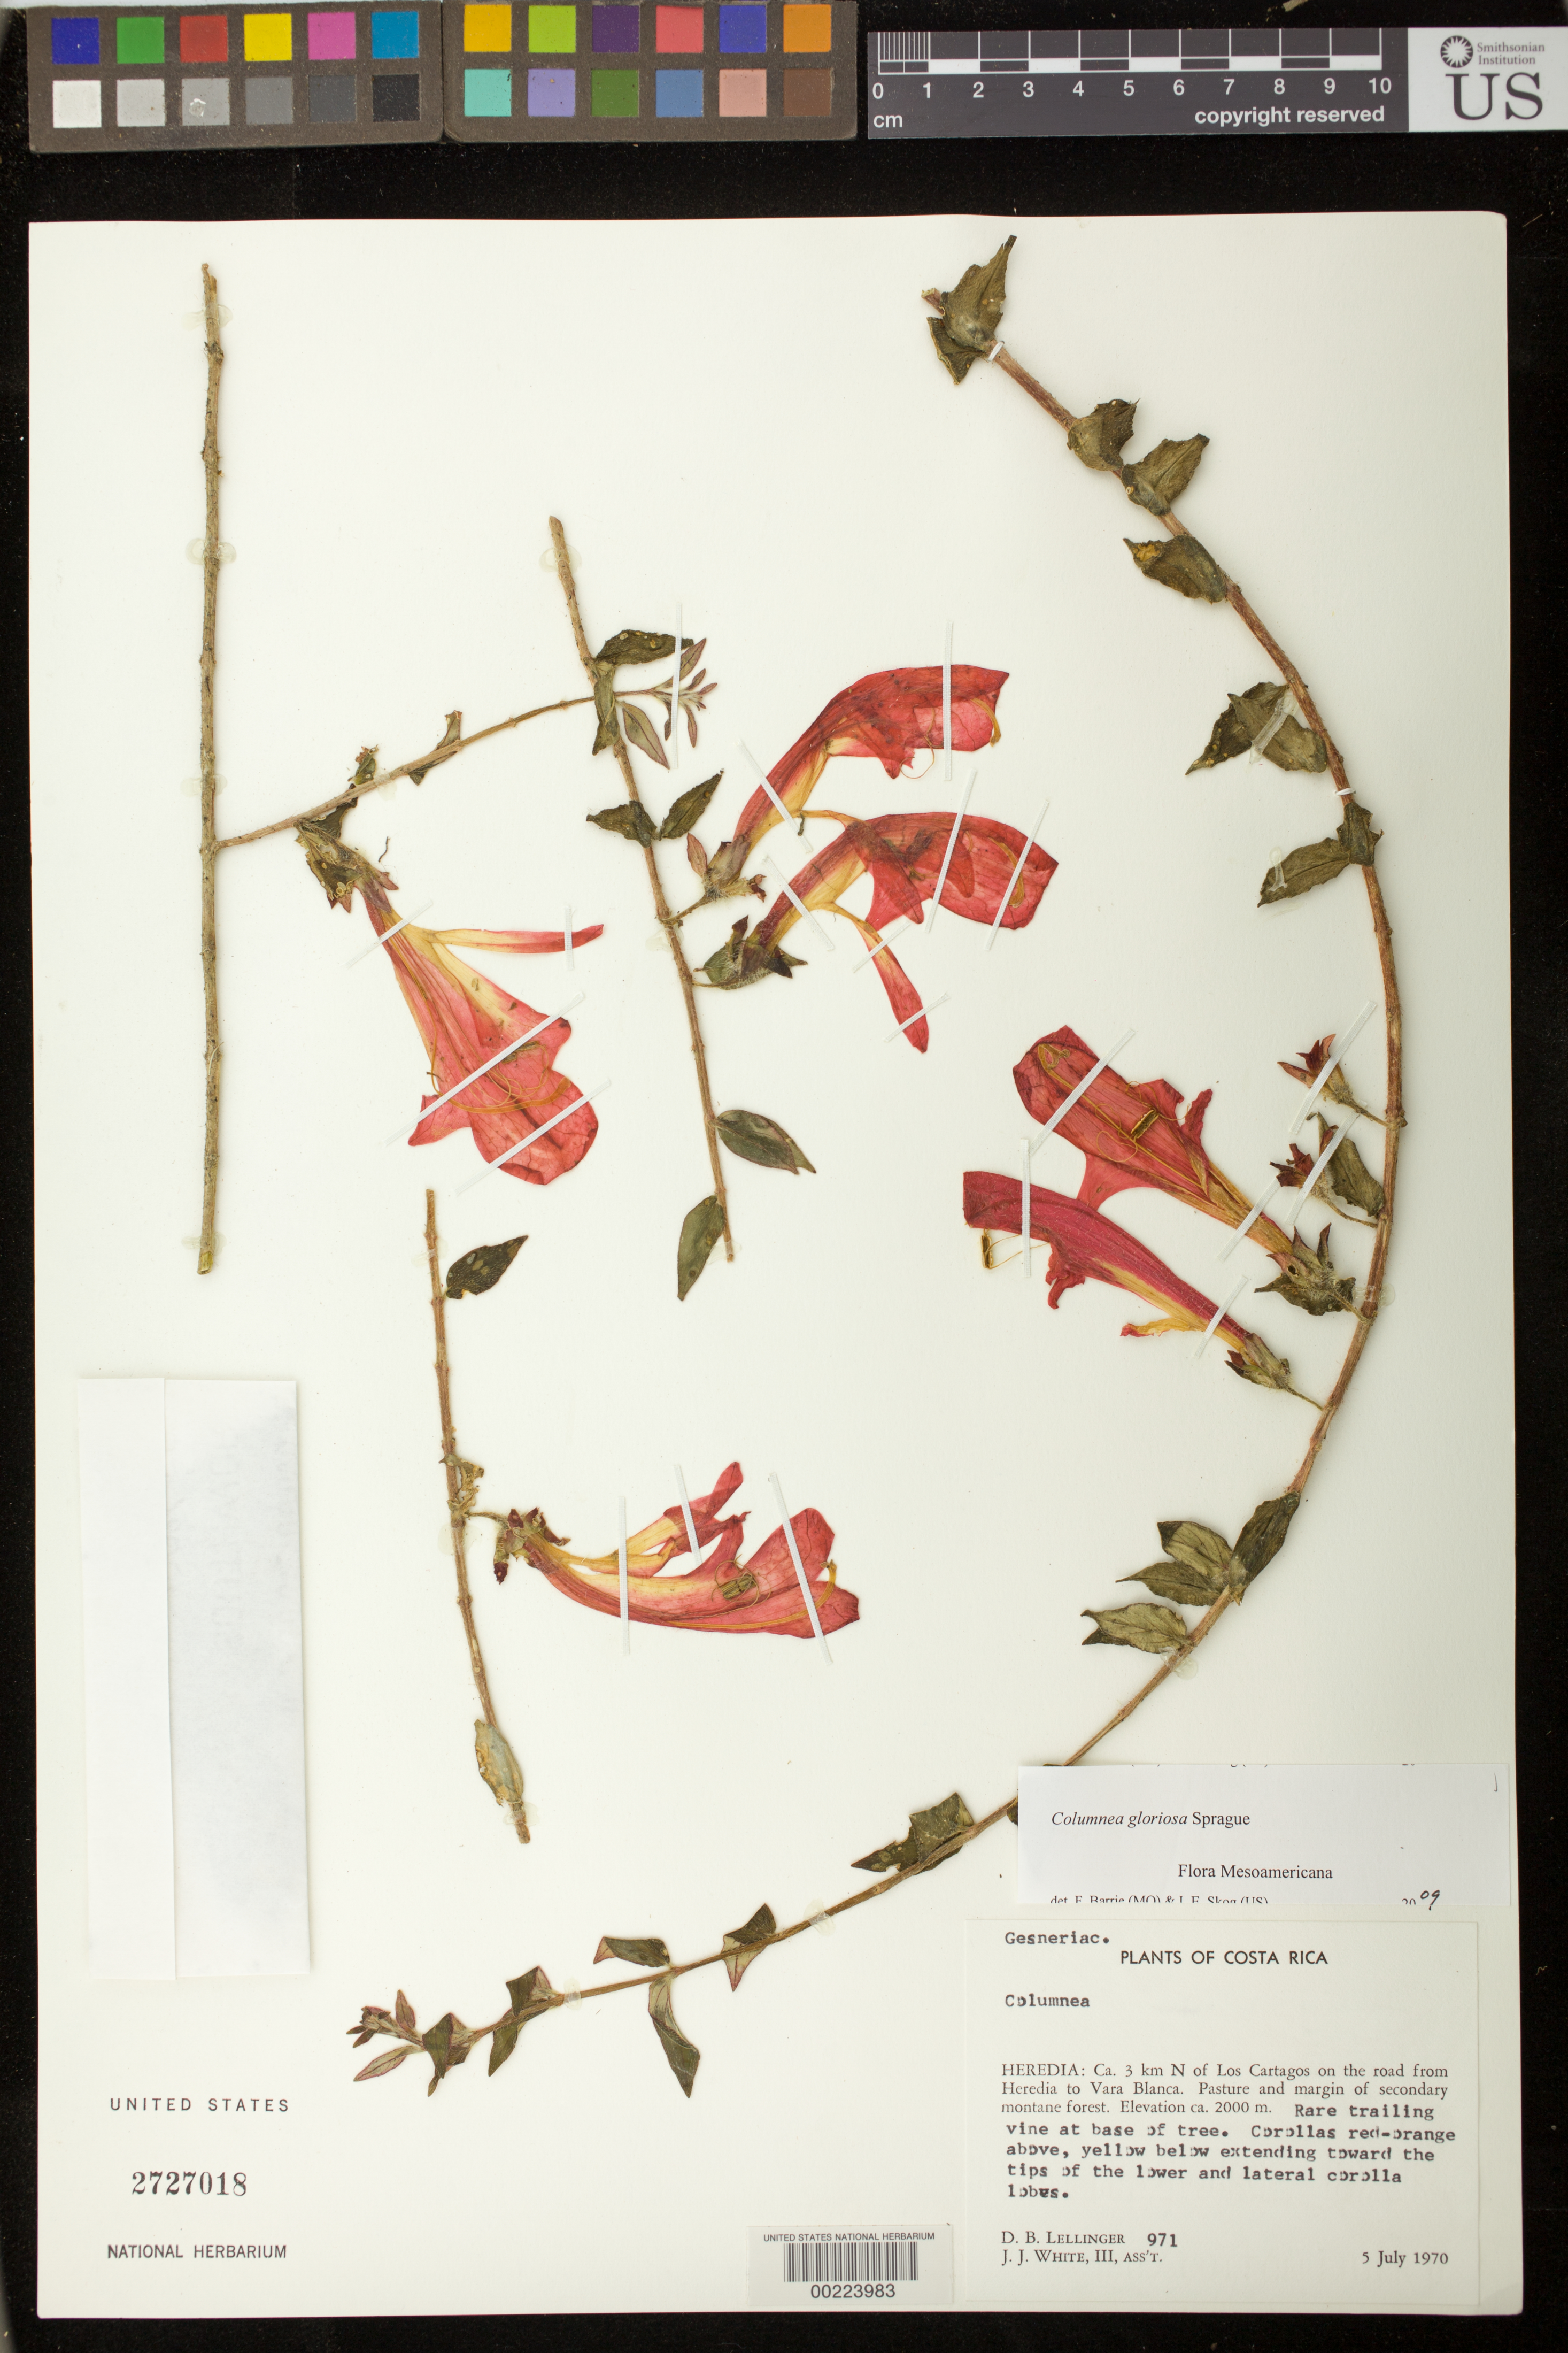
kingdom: Plantae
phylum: Tracheophyta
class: Magnoliopsida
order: Lamiales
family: Gesneriaceae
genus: Columnea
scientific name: Columnea gloriosa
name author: Sprague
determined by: Barrie, F. R.; Skog, Laurence E.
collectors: D. B. Lellinger & J. J. White III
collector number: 971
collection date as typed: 05 Jul 1970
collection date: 1970-07-05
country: Costa Rica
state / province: Heredia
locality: Heredia: ca. 3 km N of Los Cartagos on the road from Heredia to Vara Blanca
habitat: Pasture and margin of secondary montane forest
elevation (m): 2000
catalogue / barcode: US 2727018